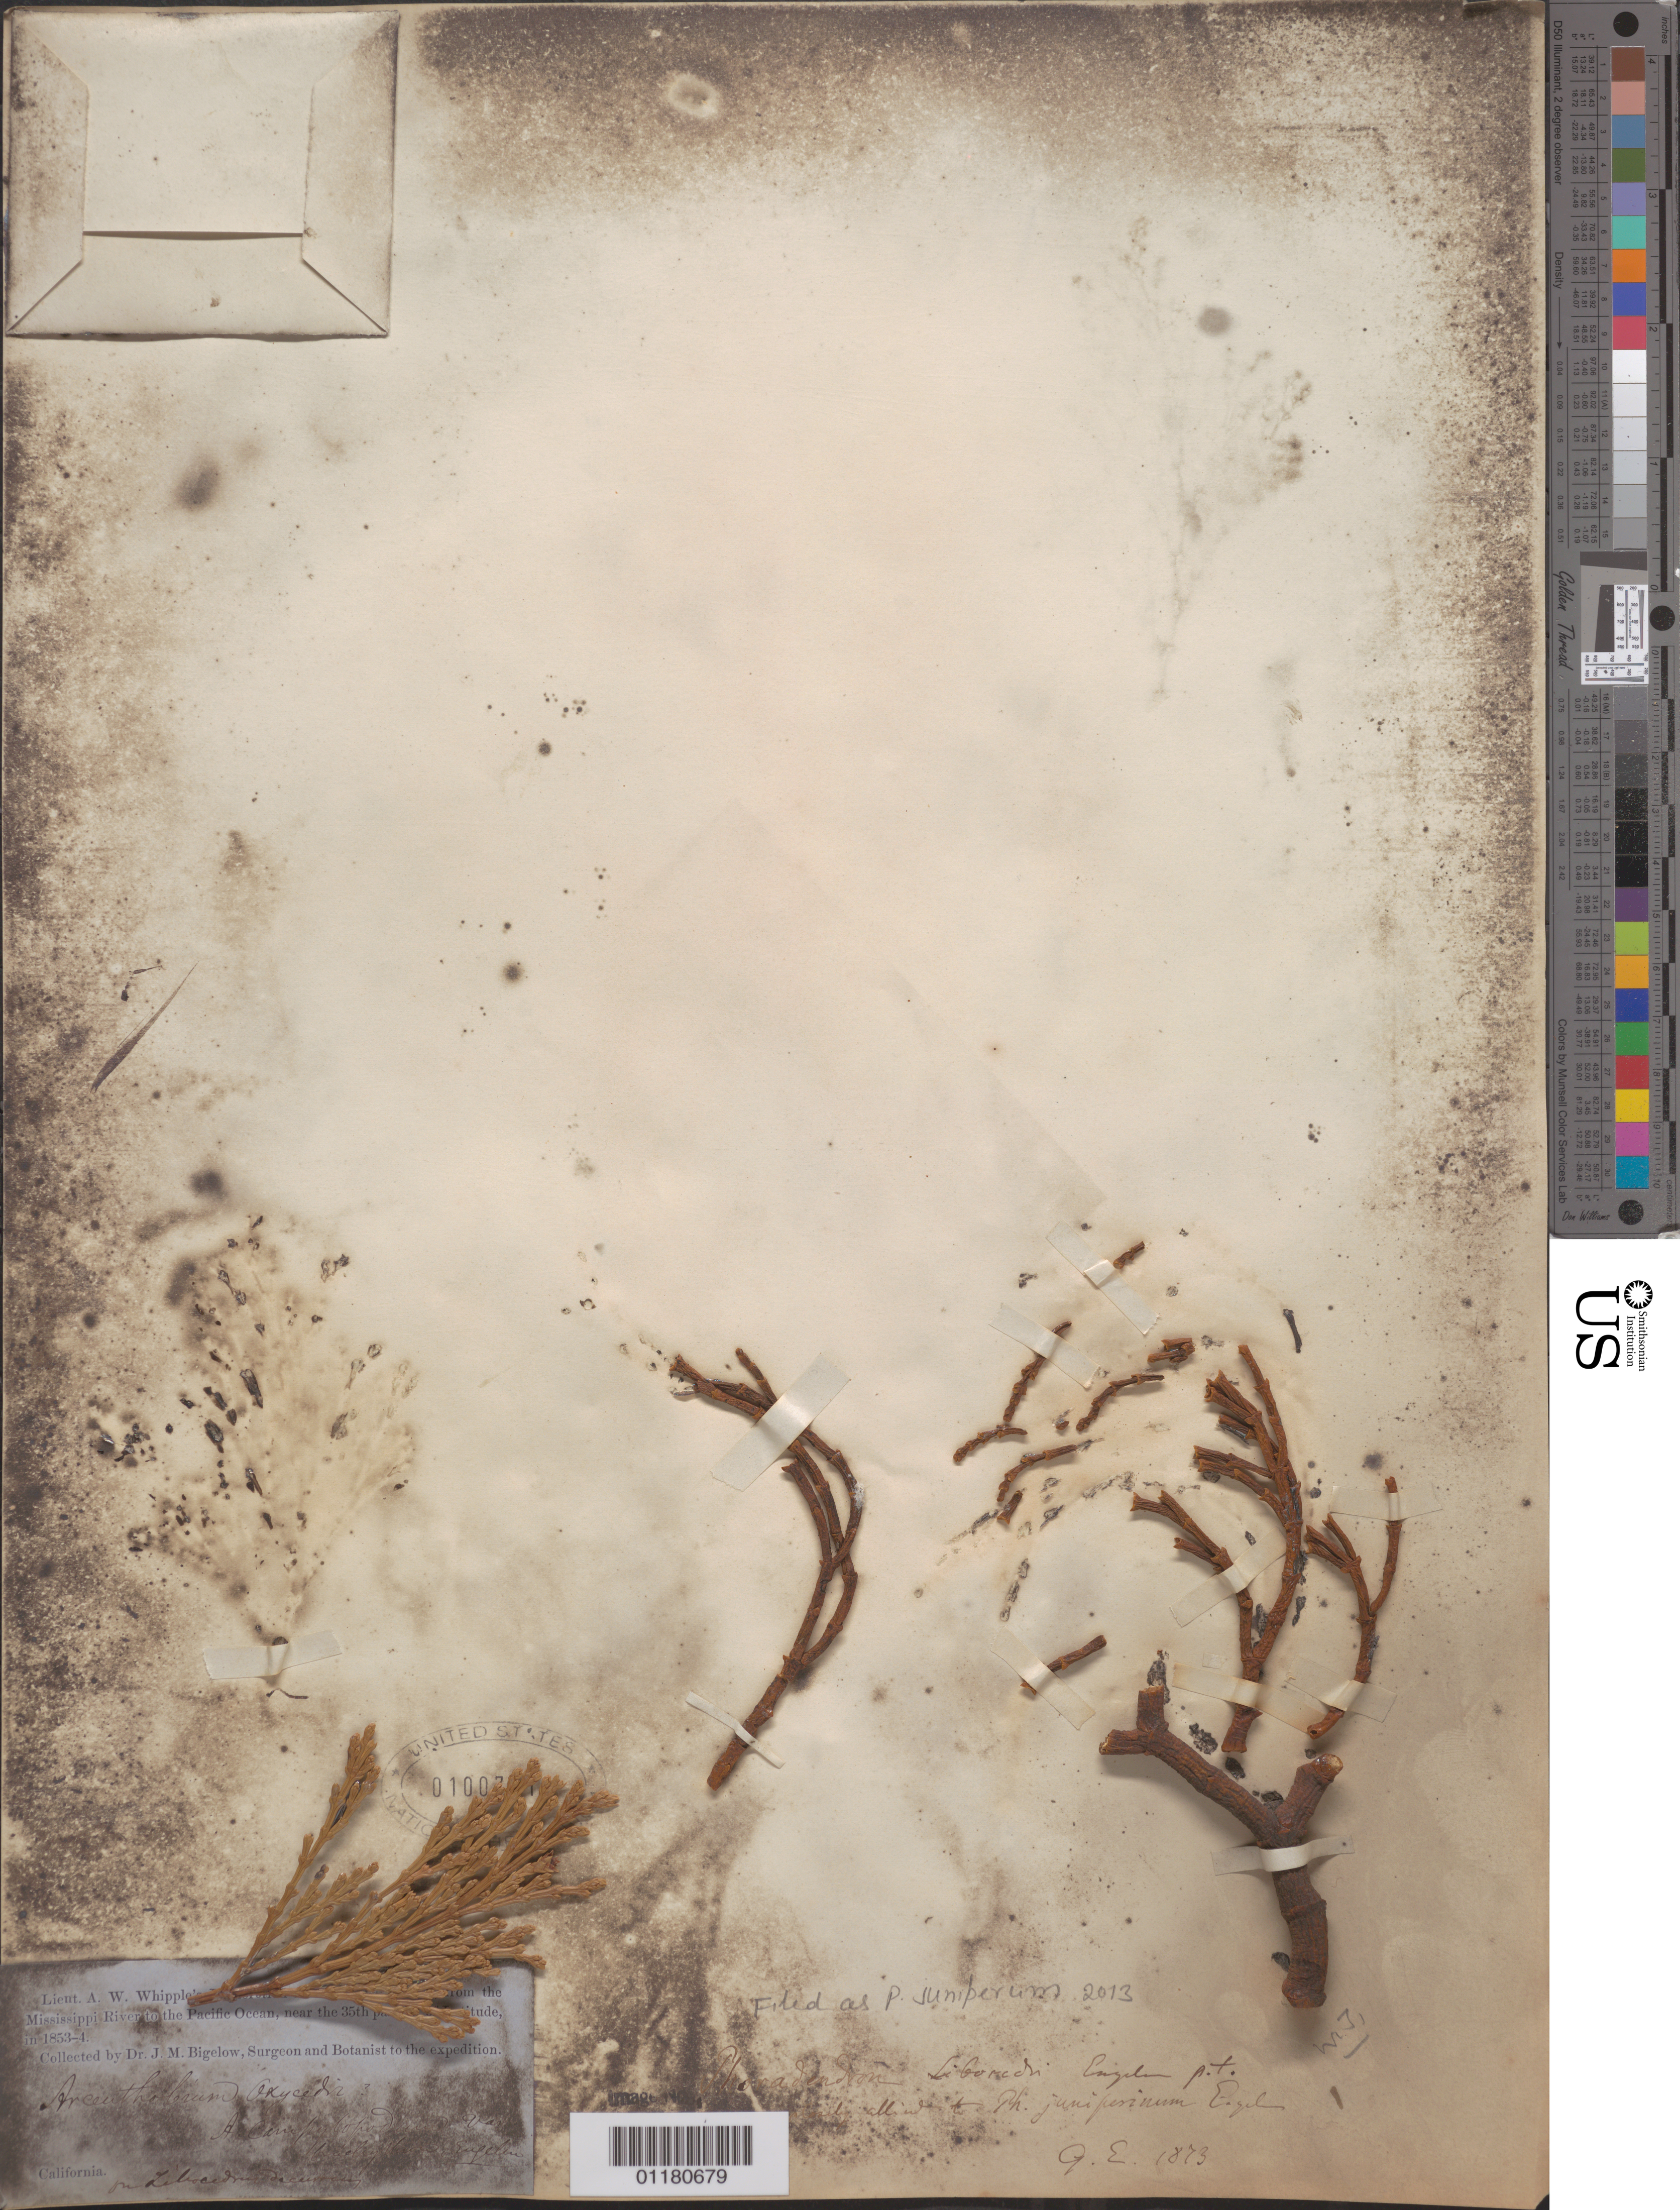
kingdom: Plantae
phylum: Tracheophyta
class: Magnoliopsida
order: Santalales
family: Viscaceae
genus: Phoradendron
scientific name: Phoradendron juniperinum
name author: Engelm. ex A. Gray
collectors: J. M. Bigelow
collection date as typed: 1853 to -- --- 1854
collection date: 1853/1854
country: United States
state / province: California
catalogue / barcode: US 100771